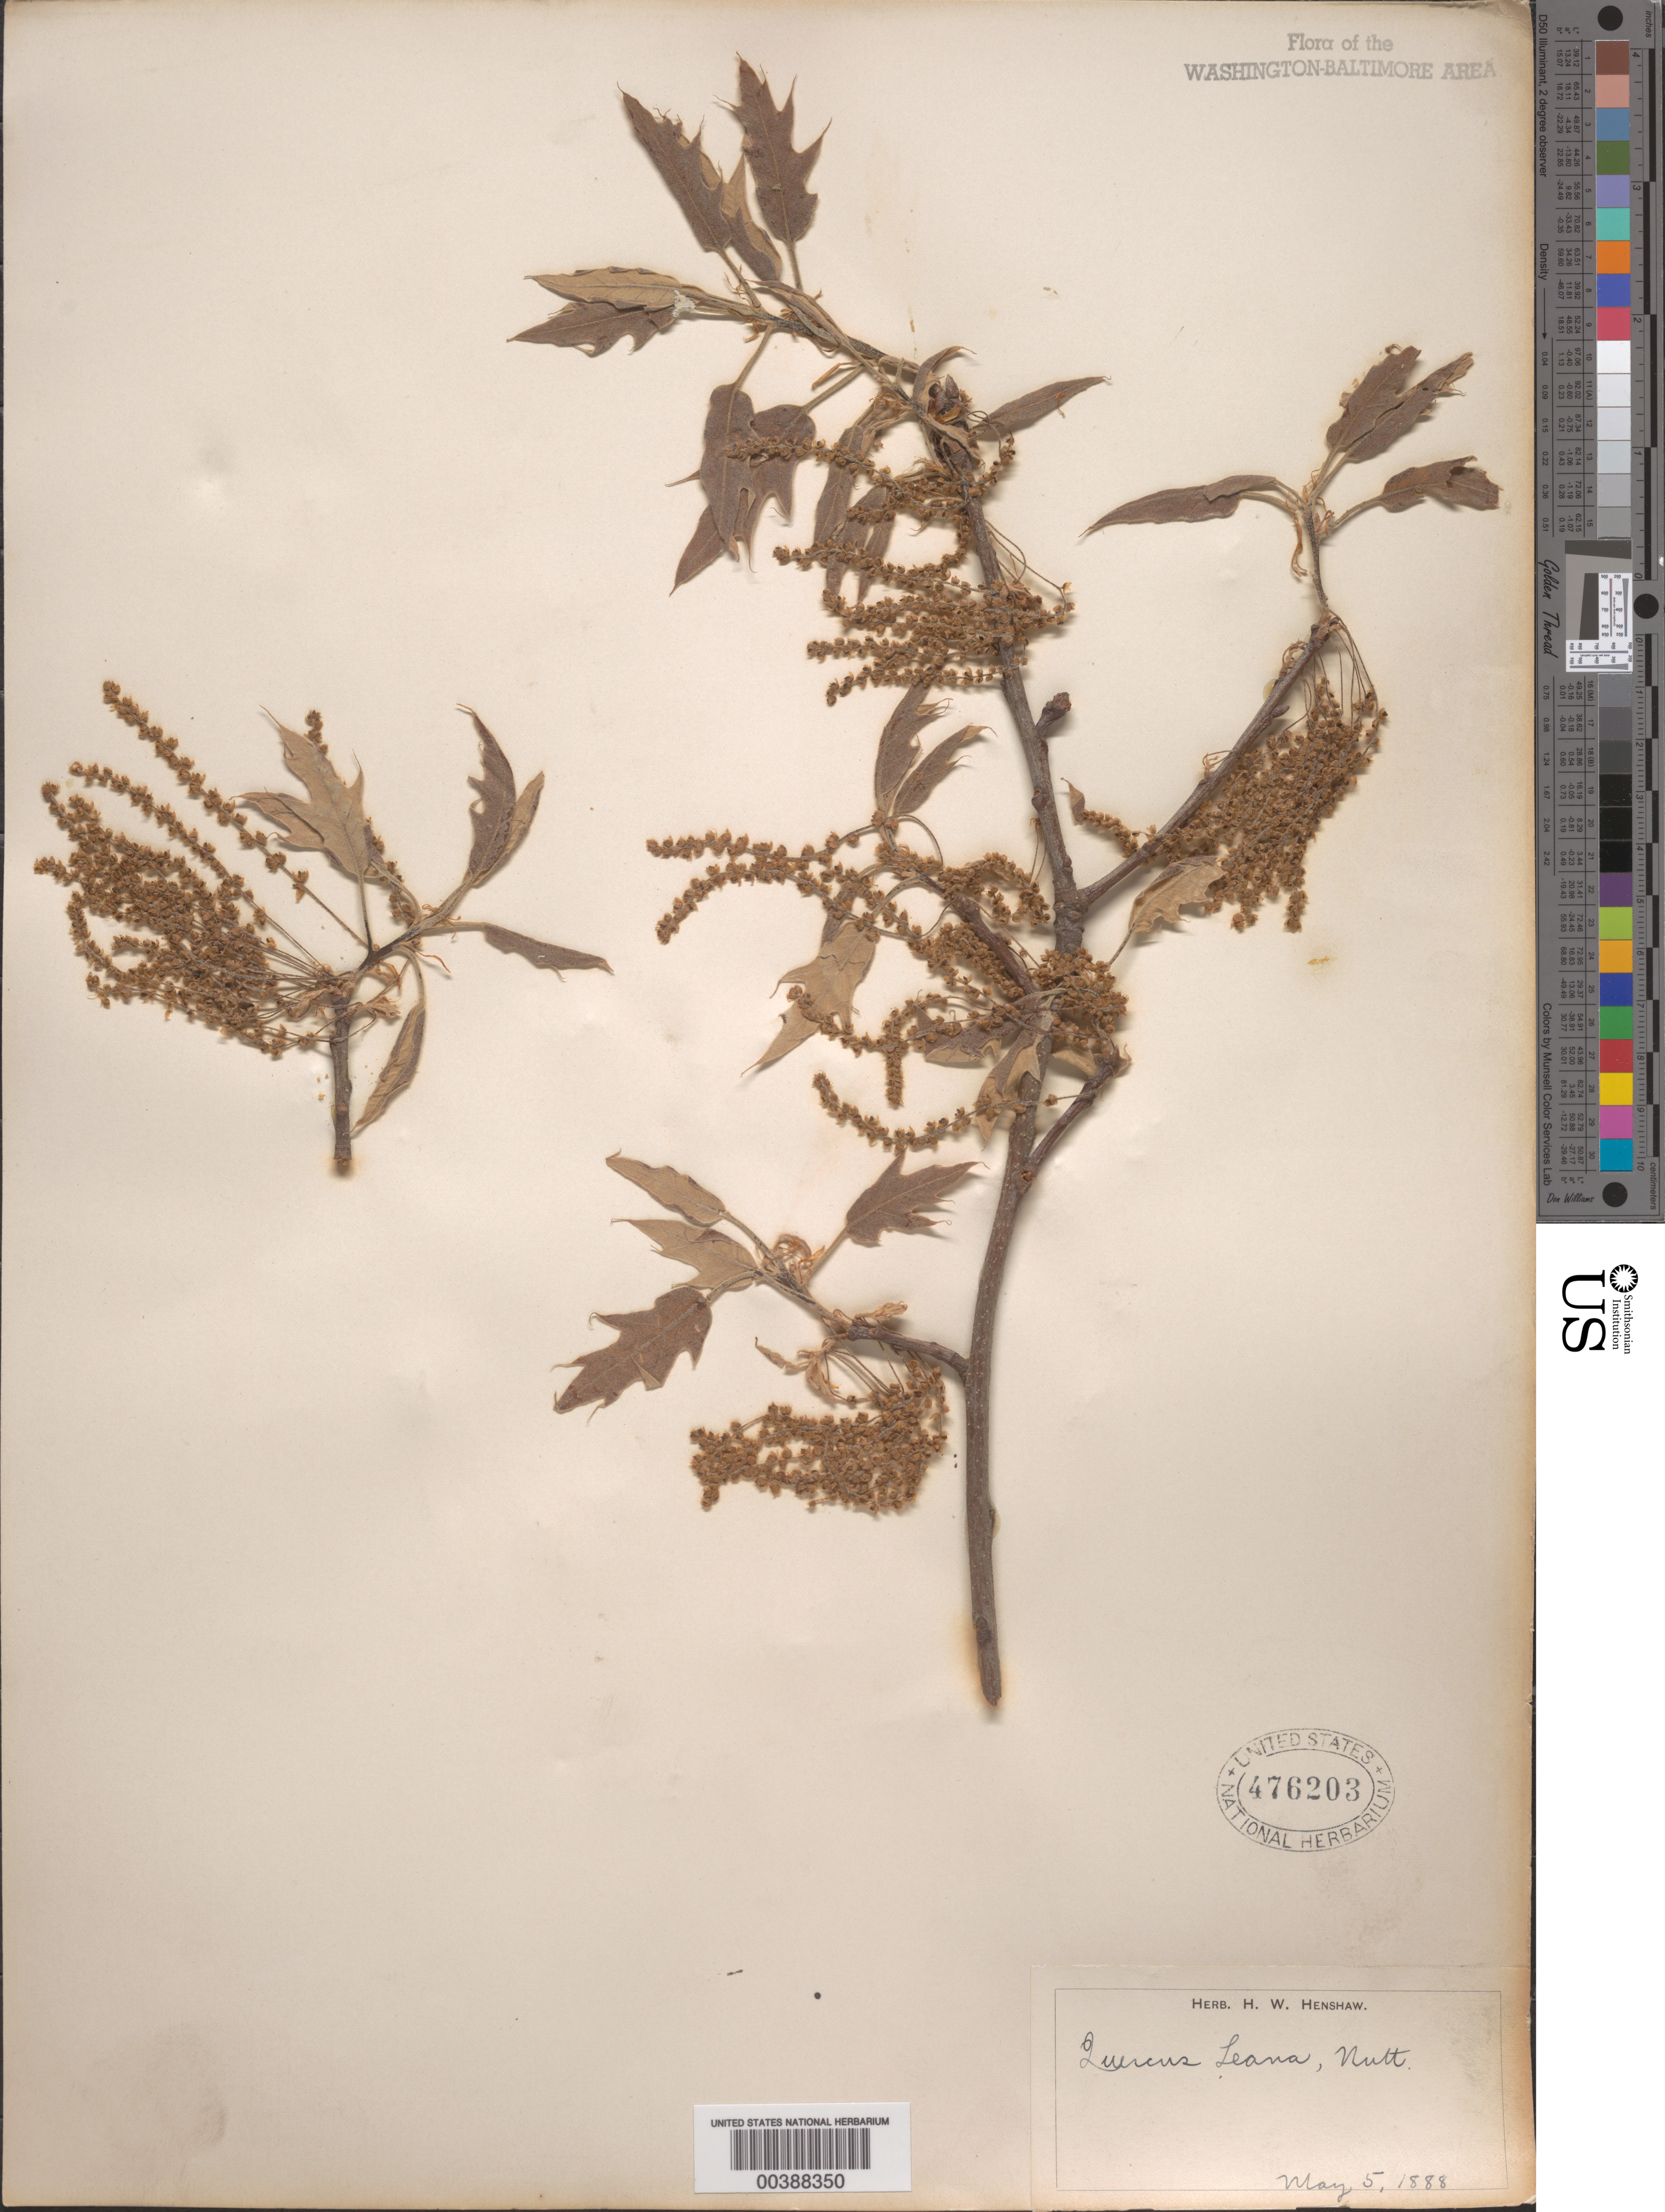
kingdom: Plantae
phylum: Tracheophyta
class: Magnoliopsida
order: Fagales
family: Fagaceae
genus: Quercus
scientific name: Quercus x leana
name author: Nutt.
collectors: H. Henshaw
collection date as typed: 05 May 1888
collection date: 1888-05-05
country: United States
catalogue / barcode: US 476203